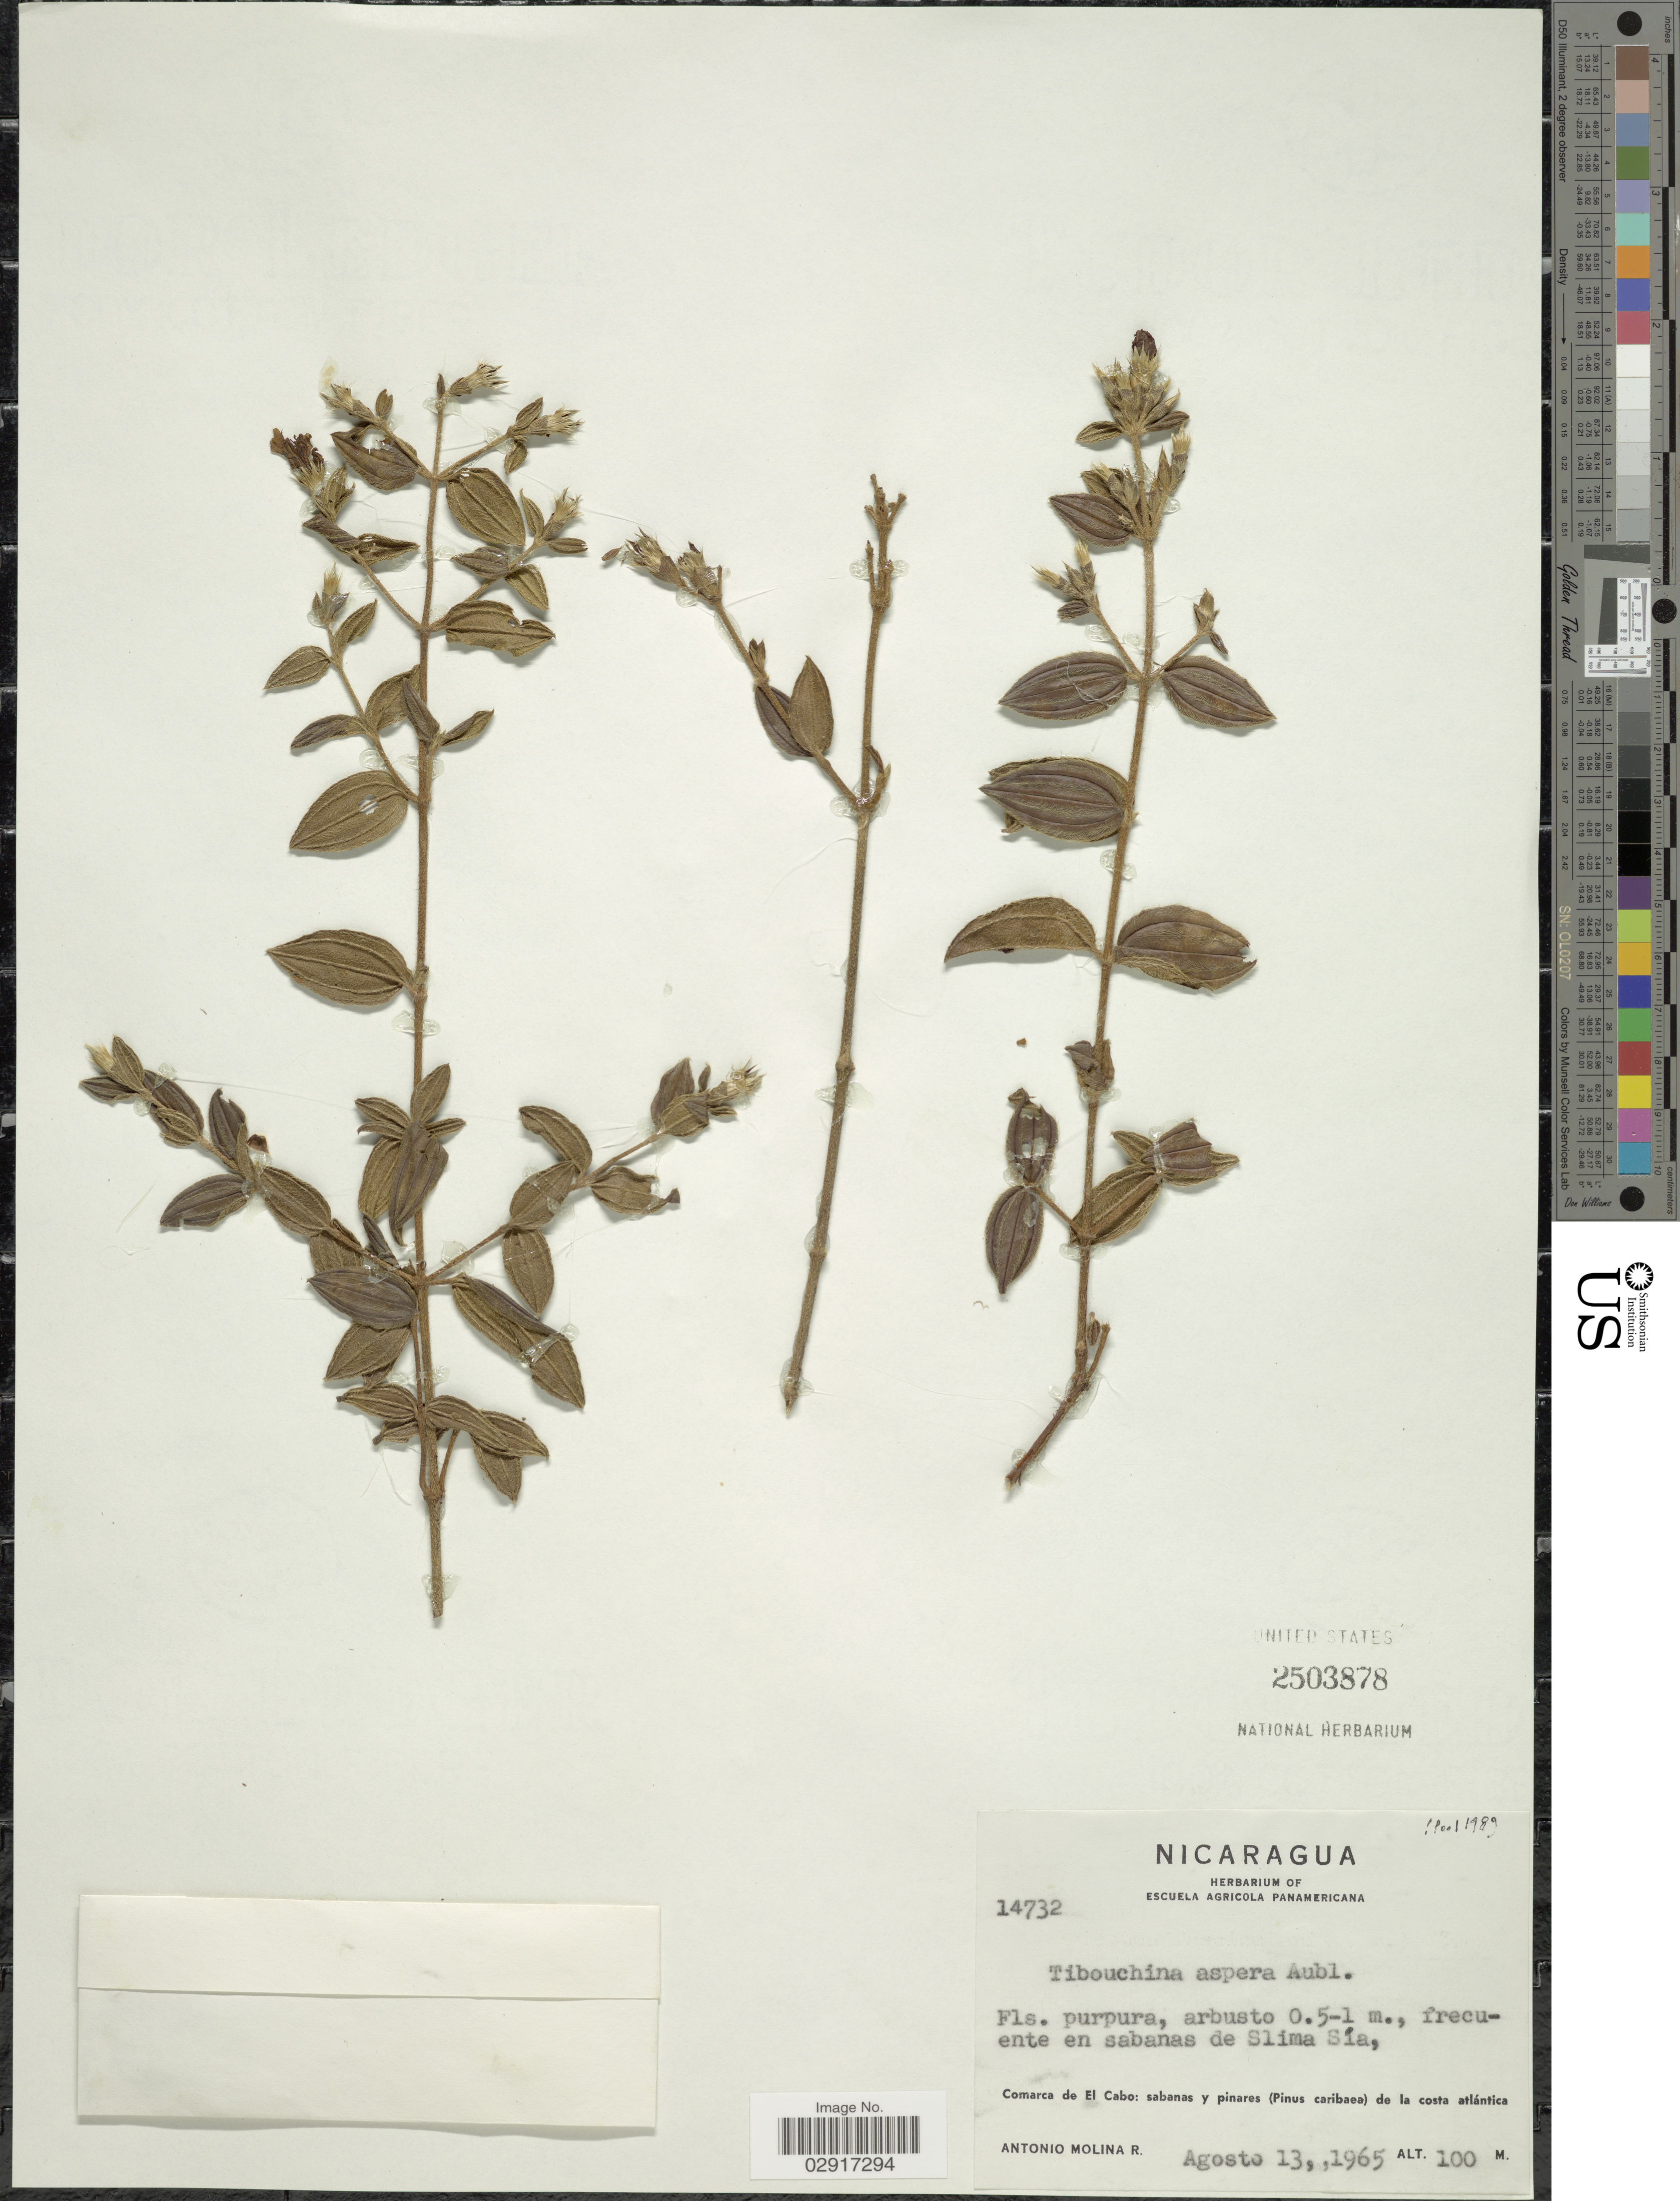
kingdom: Plantae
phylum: Tracheophyta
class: Magnoliopsida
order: Myrtales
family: Melastomataceae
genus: Tibouchina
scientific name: Tibouchina aspera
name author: Aubl.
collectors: A. Molina R.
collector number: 14732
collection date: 1965-08-13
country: Nicaragua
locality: Frecuente en sabanas de Slima Sía, Comarca de El Cabo: sabanas y pinares (Pinus caribaea) de la costa atlántica.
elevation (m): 100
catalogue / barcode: US 2503878